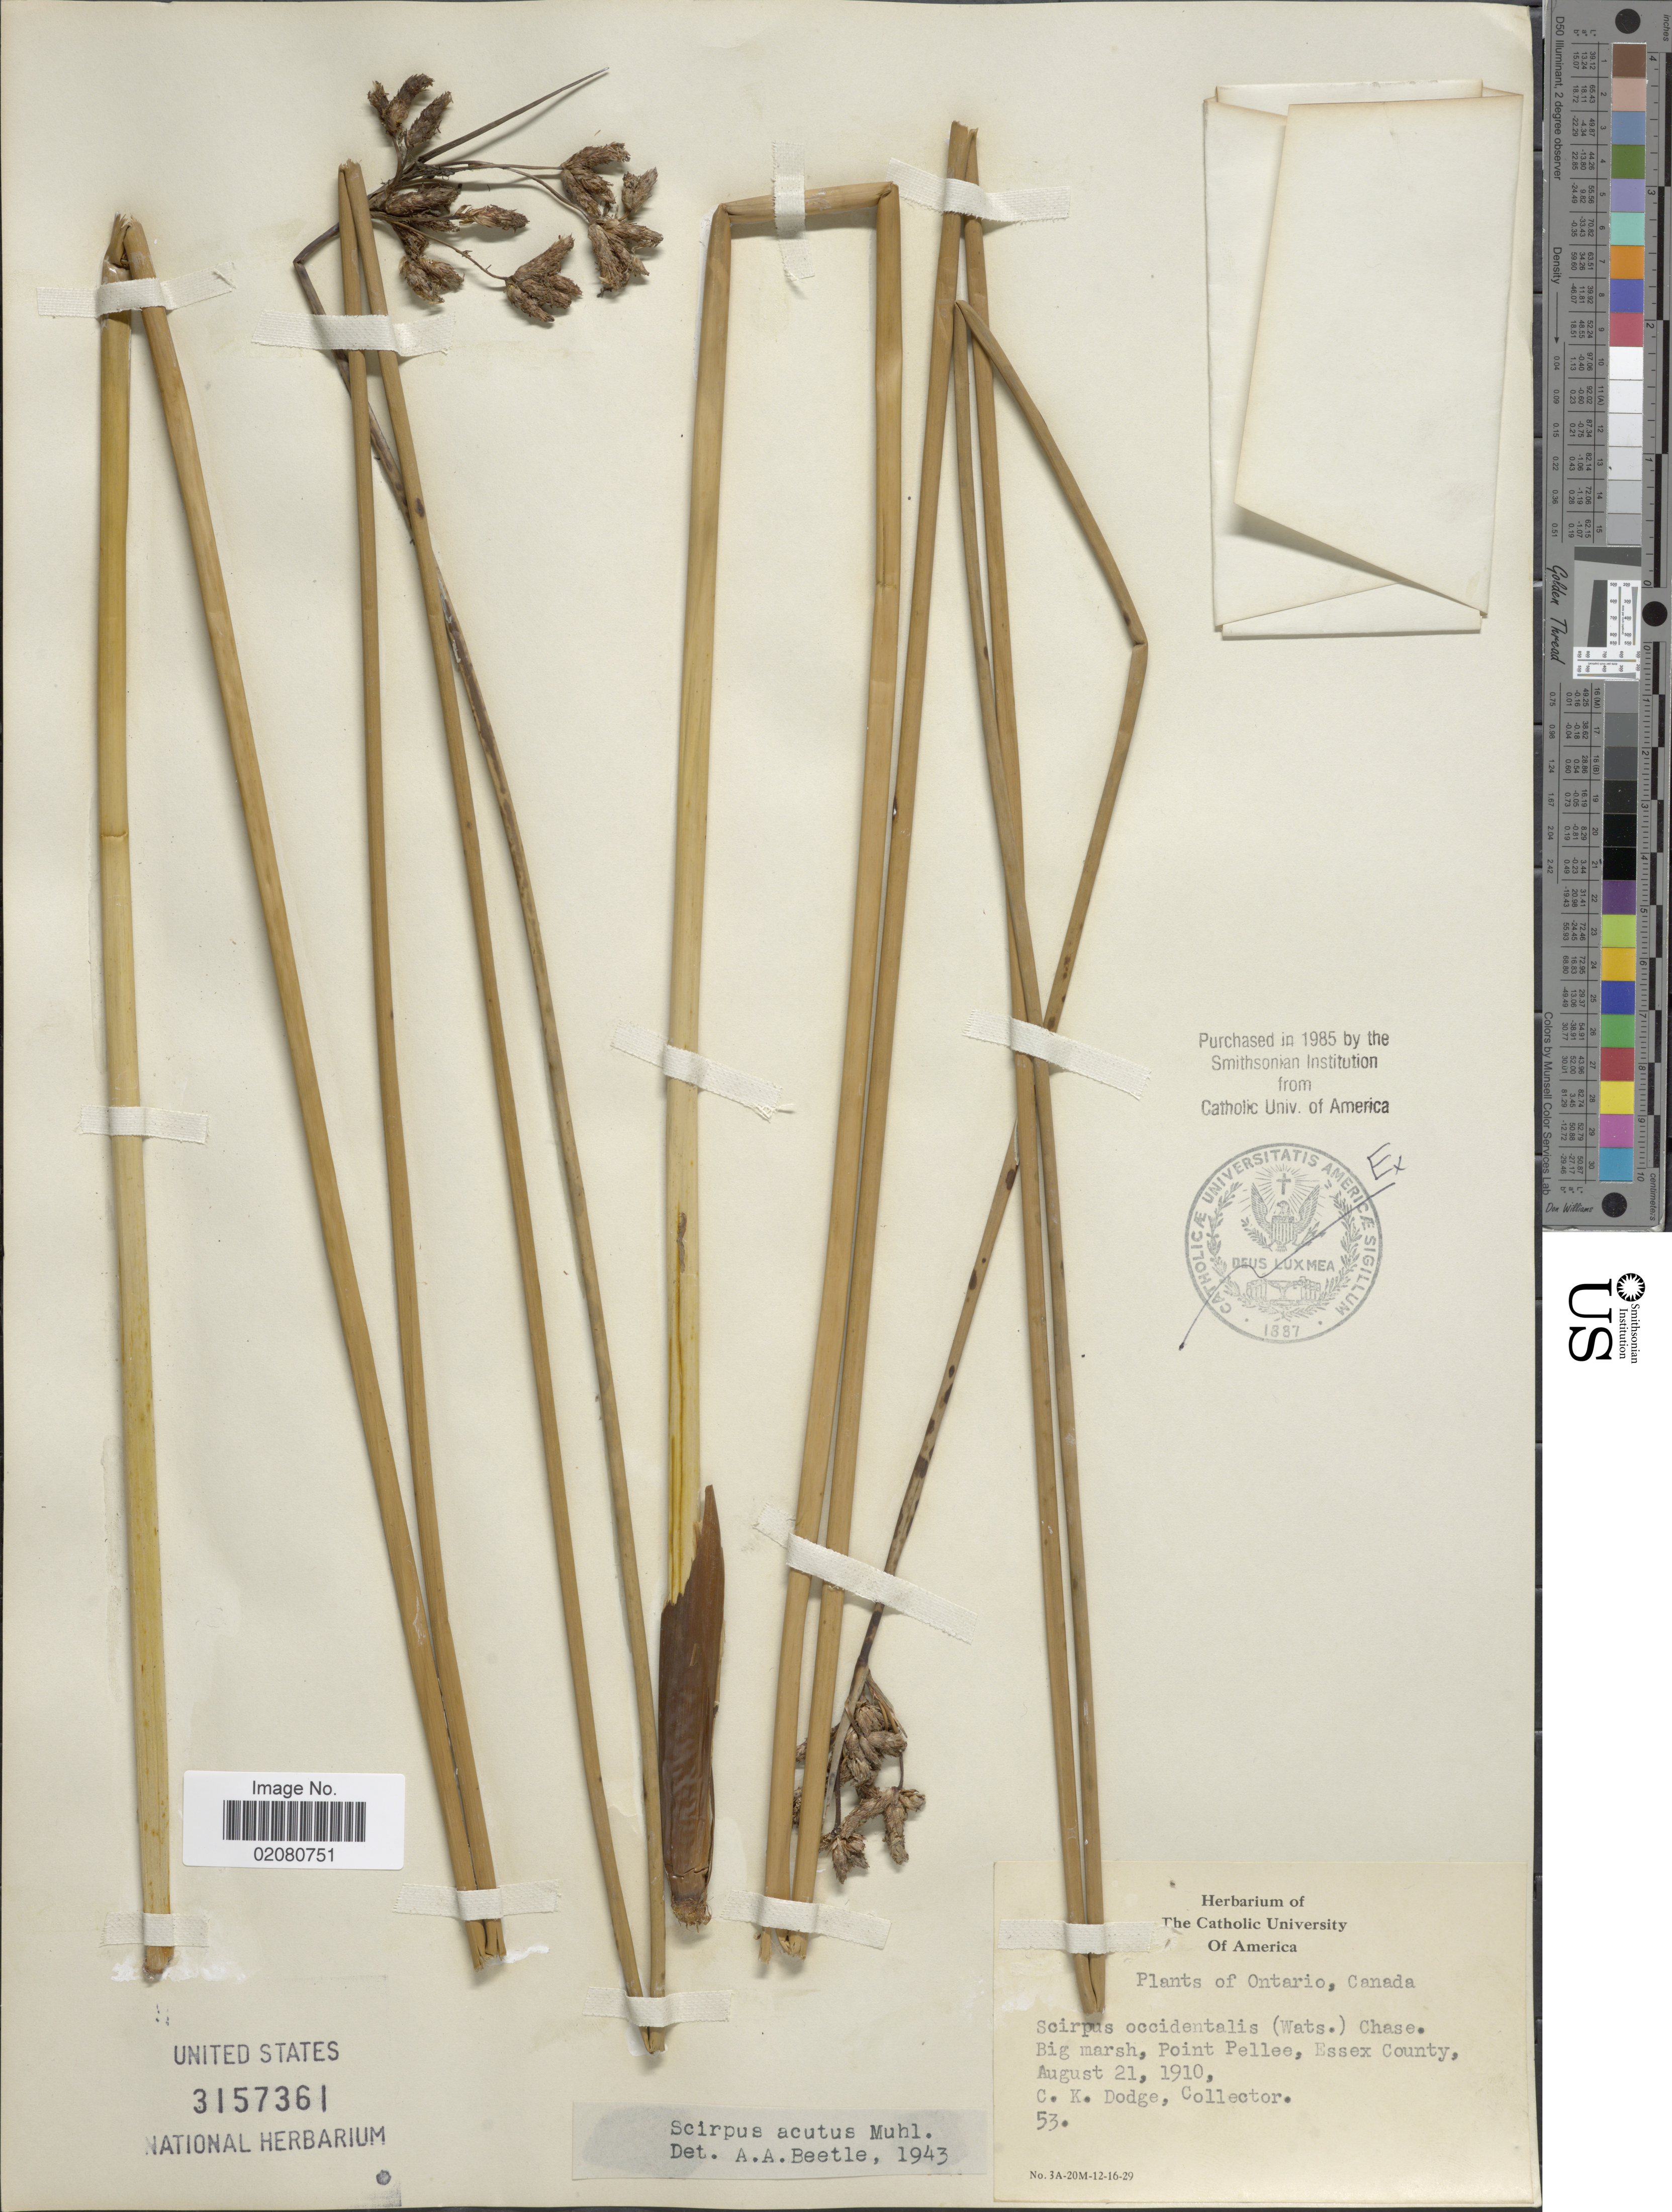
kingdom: Plantae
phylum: Tracheophyta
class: Liliopsida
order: Poales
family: Cyperaceae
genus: Schoenoplectus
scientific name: Schoenoplectus acutus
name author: (Muhl. ex Bigelow) Á. Löve & D. Löve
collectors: C. Dodge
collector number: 53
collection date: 1910-08-21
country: Canada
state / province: Ontario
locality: Ontario, Canada. Big marsh, Point Pellee, Essex County.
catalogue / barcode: US 3157361